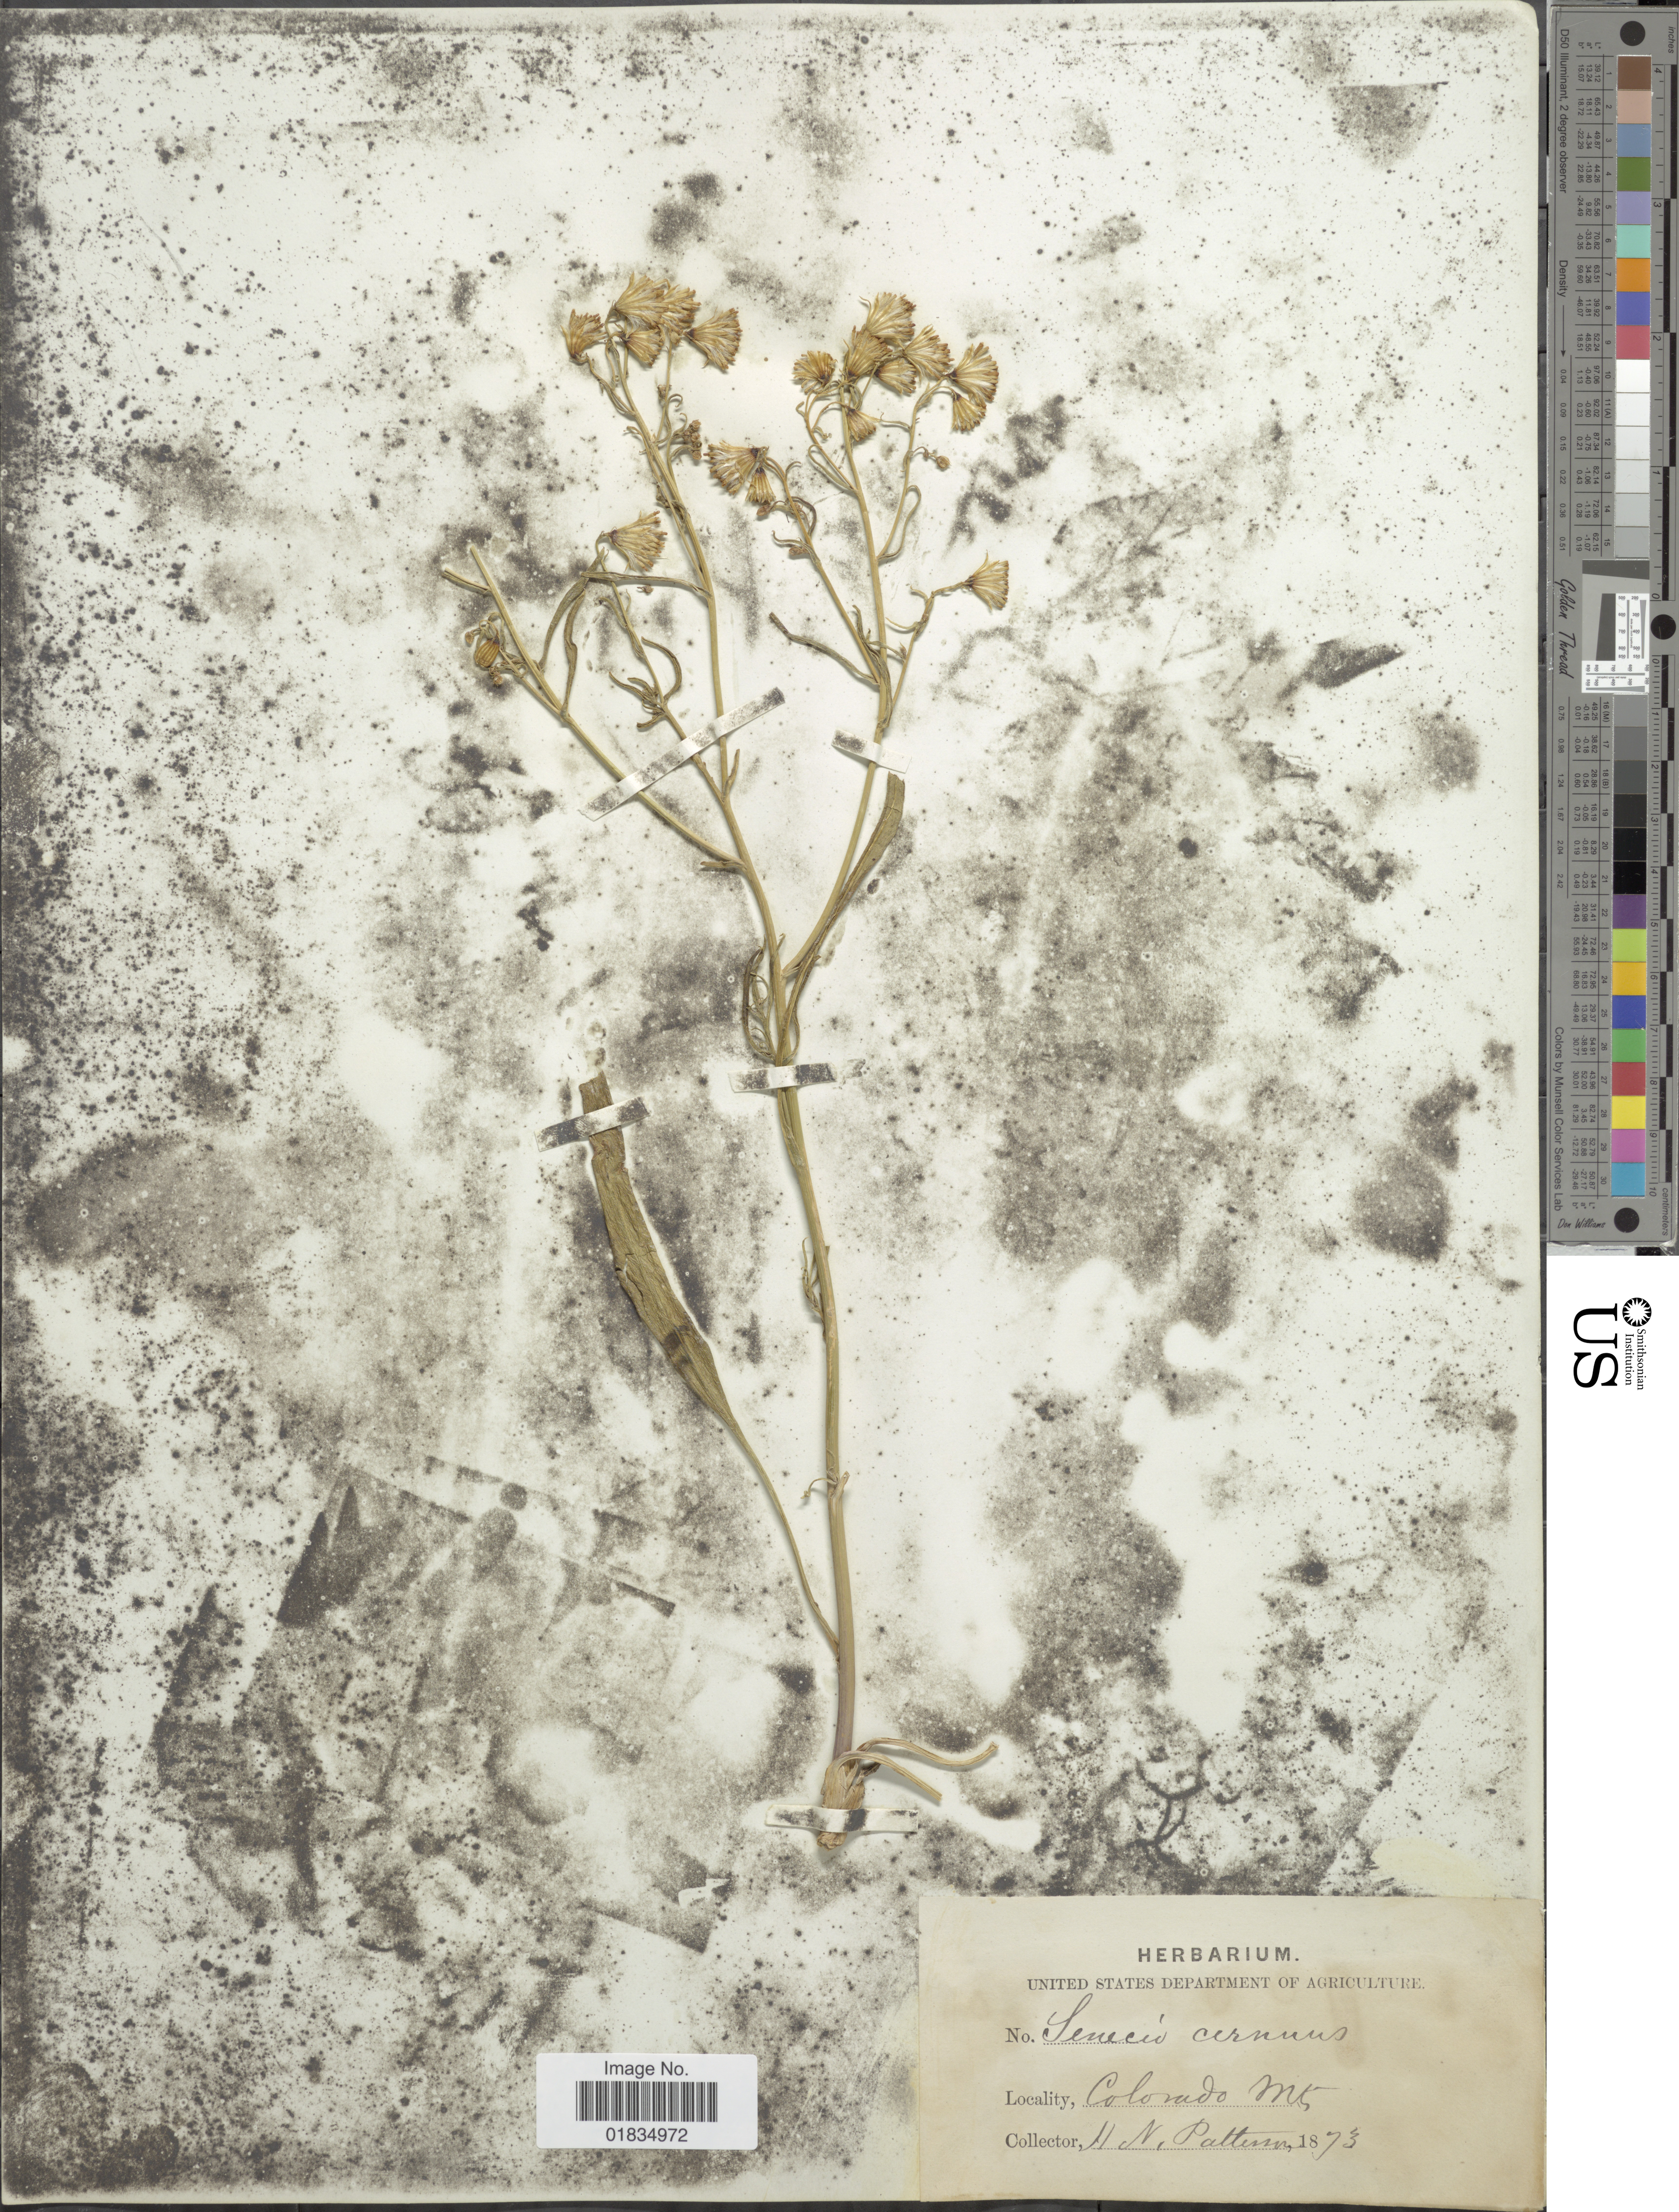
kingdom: Plantae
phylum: Tracheophyta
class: Magnoliopsida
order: Asterales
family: Asteraceae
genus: Senecio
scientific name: Senecio pudicus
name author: Greene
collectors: H. N. Patterson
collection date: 1873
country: United States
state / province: Colorado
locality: Colorado Mt.